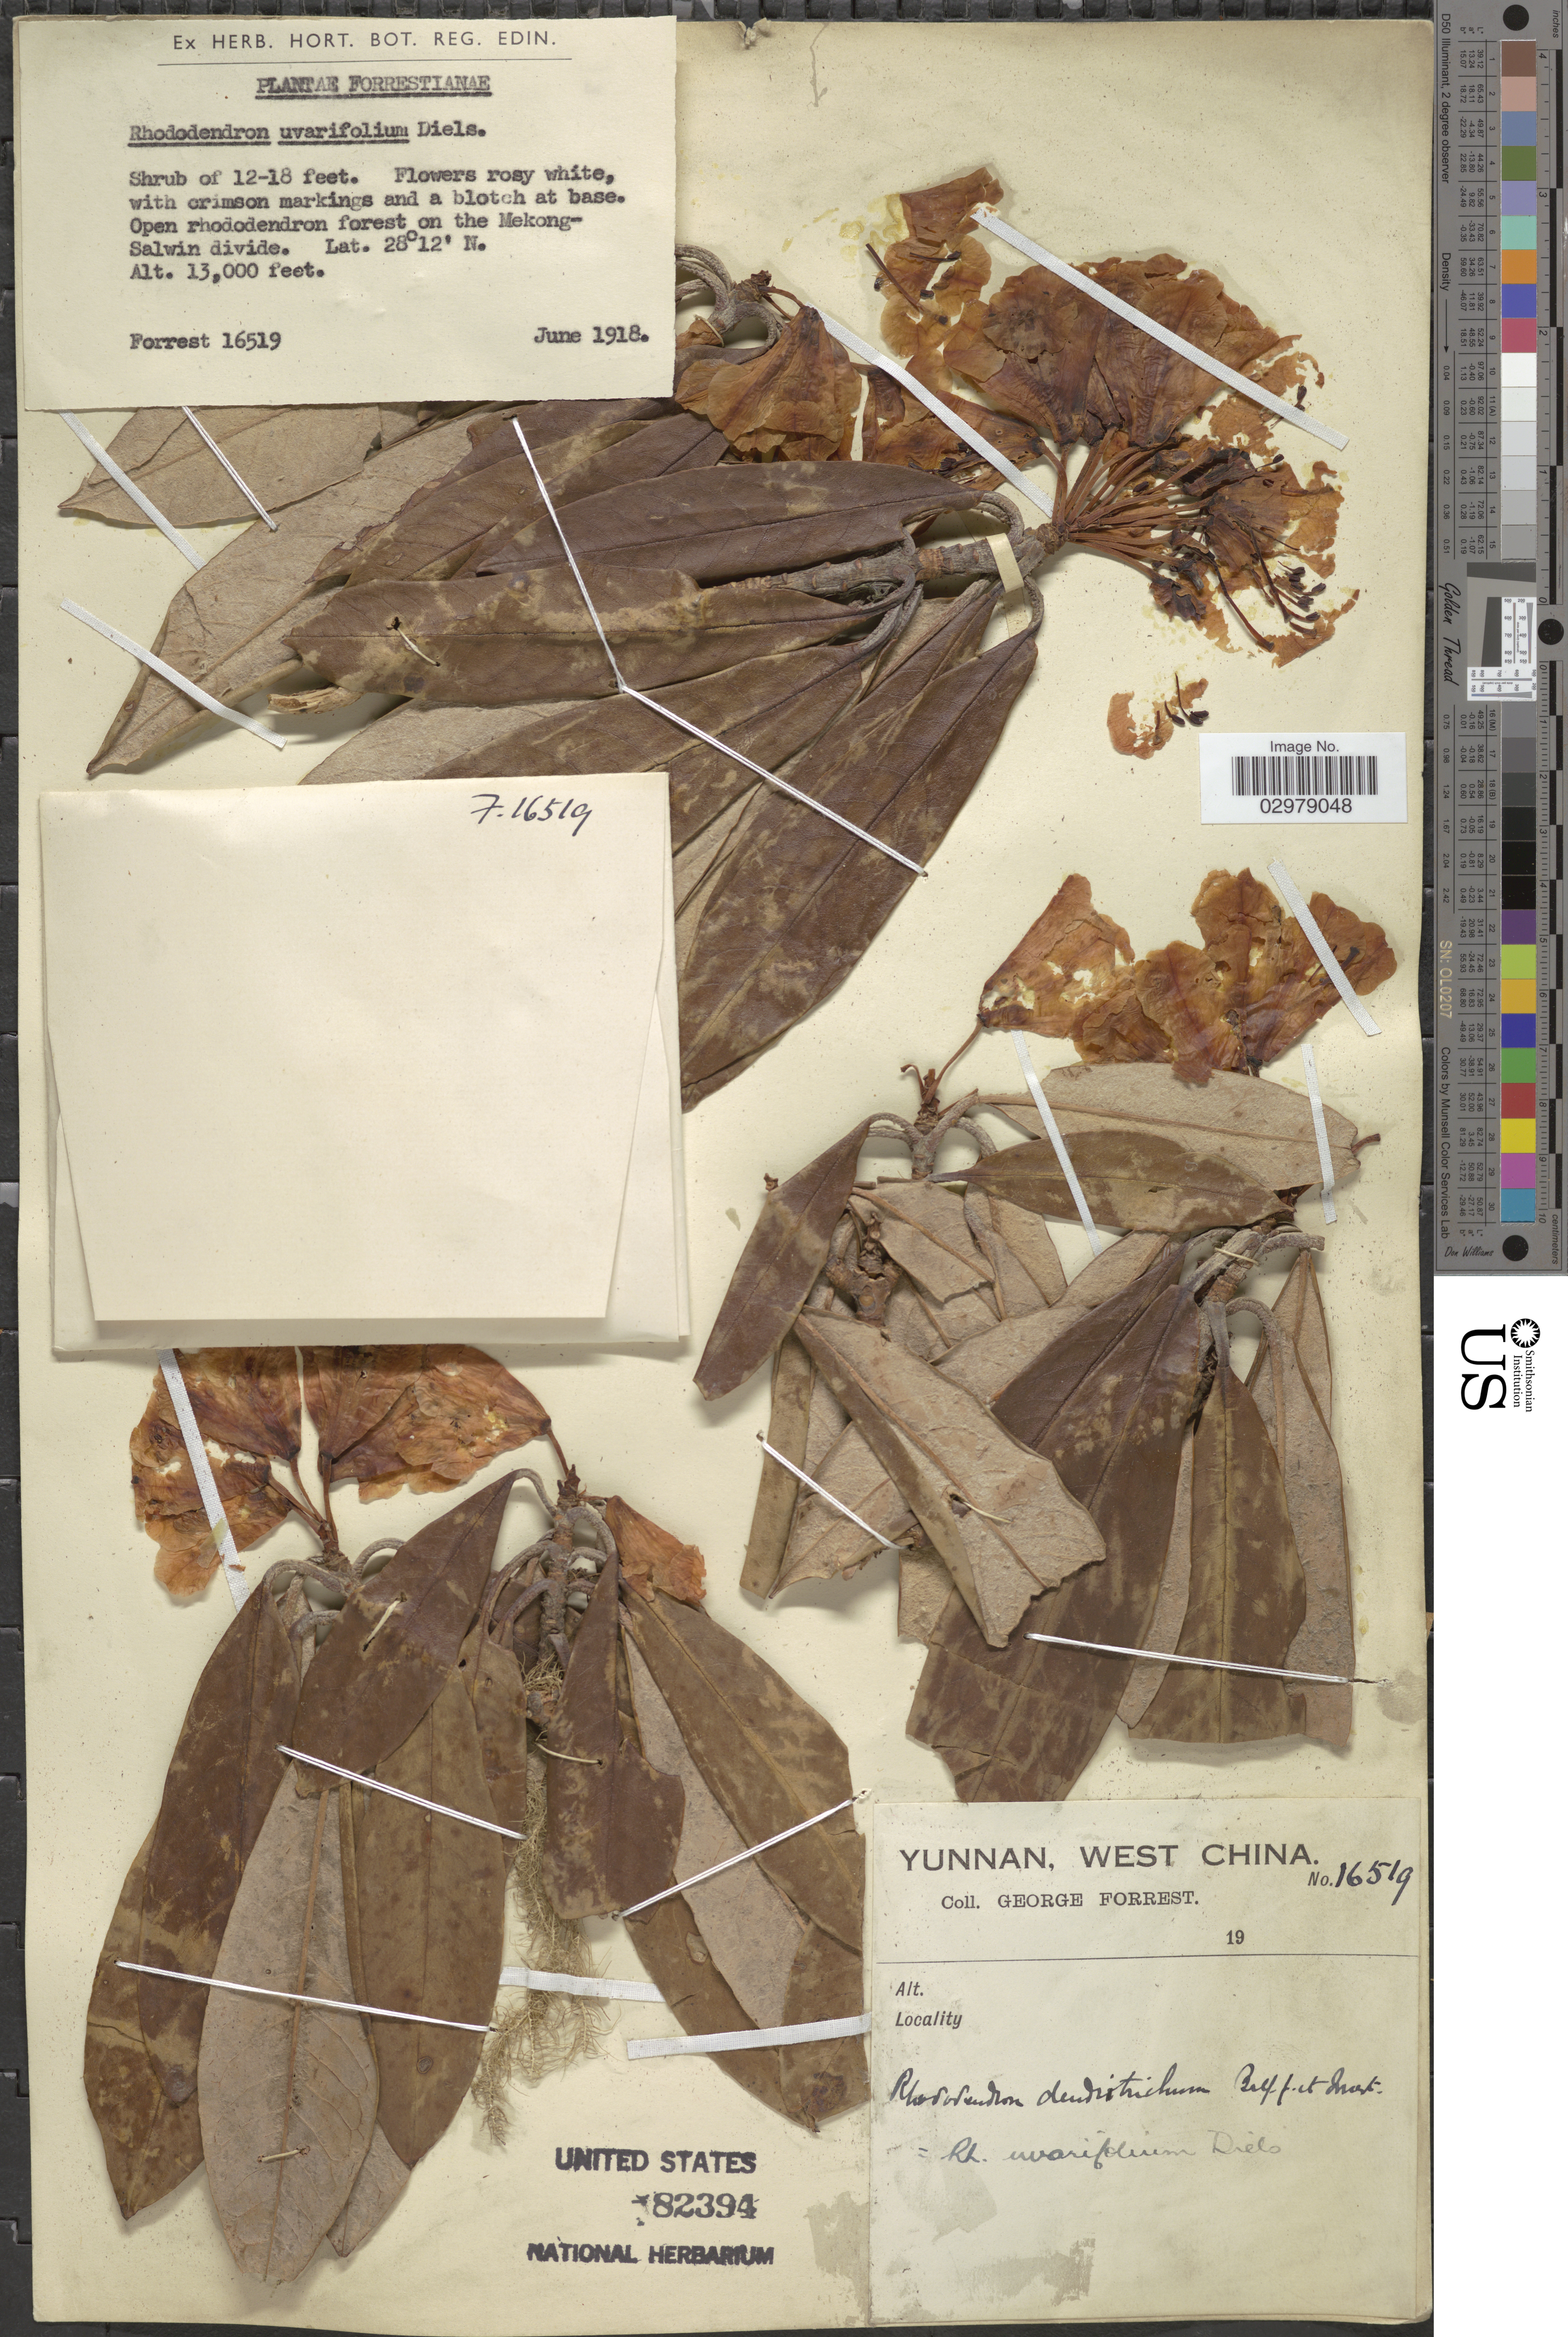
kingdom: Plantae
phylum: Tracheophyta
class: Magnoliopsida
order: Ericales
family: Ericaceae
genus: Rhododendron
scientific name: Rhododendron uvarifolium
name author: Diels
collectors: G. Forrest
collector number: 16519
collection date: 1918-06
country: China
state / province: Yunnan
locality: West China. Open rhodondendron forest on the Mekong-Salwin divide.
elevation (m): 3962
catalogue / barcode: US 82394